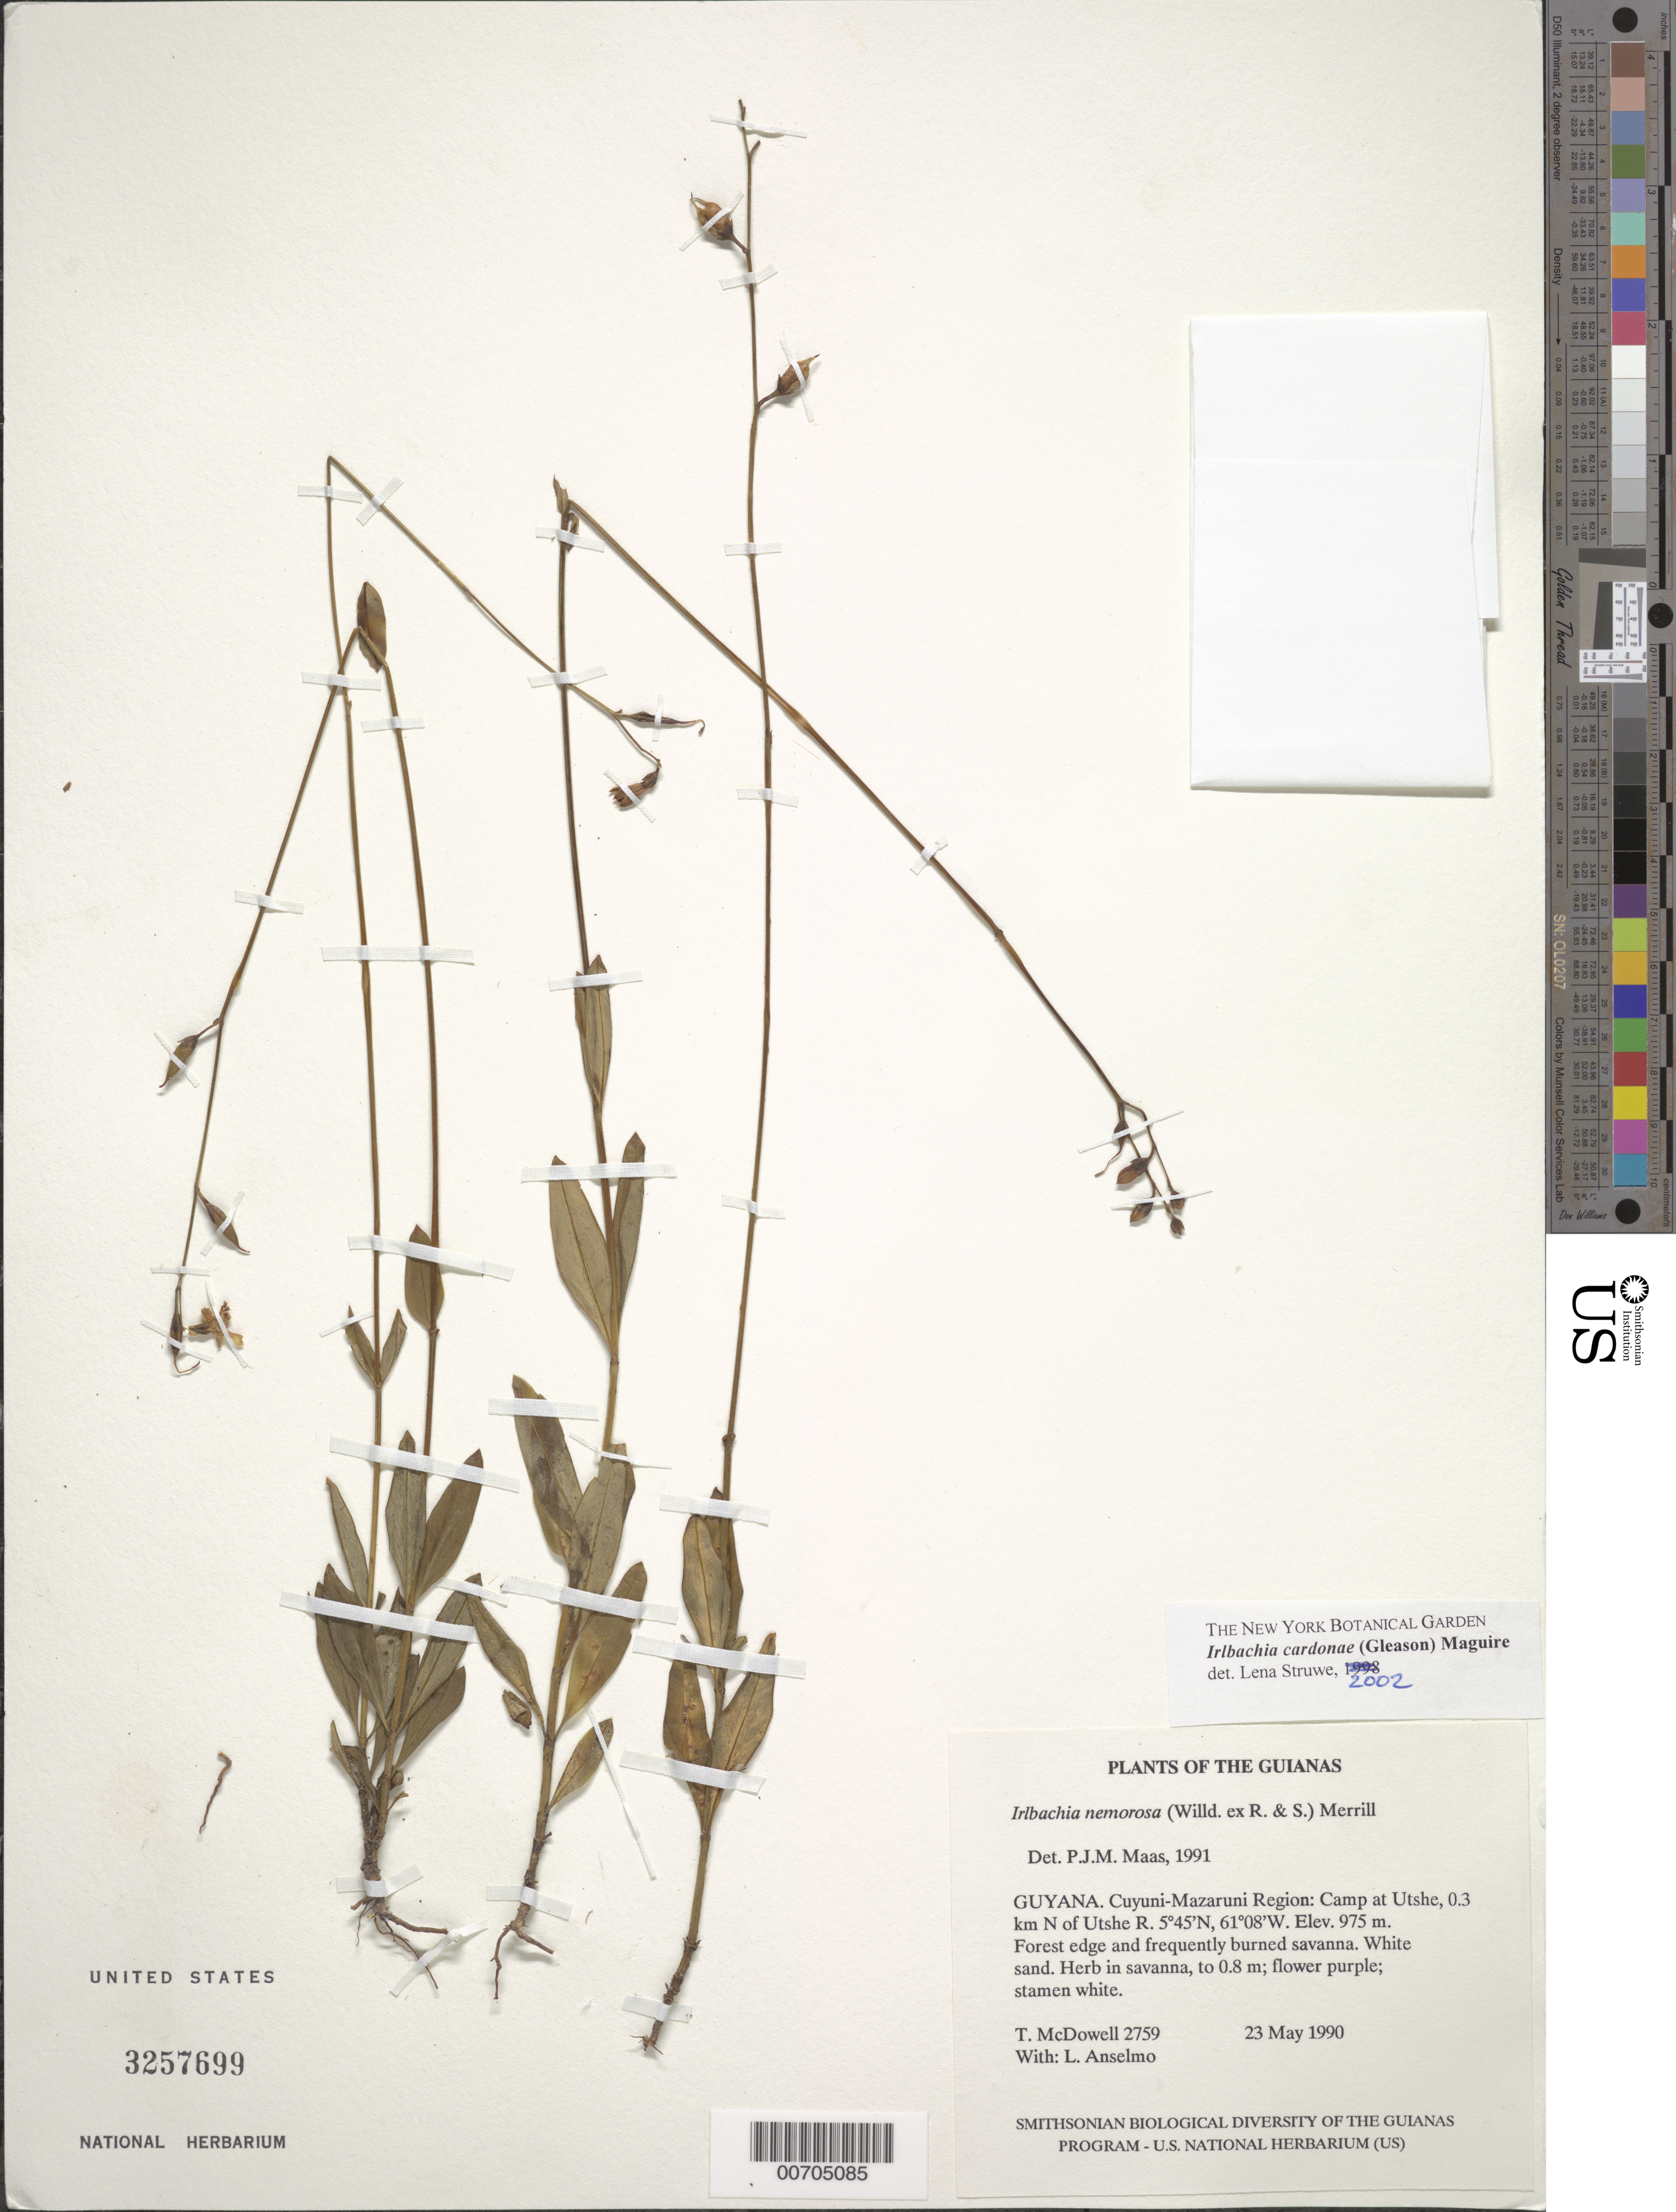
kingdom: Plantae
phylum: Tracheophyta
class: Magnoliopsida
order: Gentianales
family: Gentianaceae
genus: Irlbachia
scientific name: Irlbachia cardonae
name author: (Gleason) Maguire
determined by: Struwe, L.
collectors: T. McDowell & L. Anselmo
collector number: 2759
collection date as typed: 23 May 1990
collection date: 1990-05-23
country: Guyana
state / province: Cuyuni-Mazaruni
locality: Camp at Utshi, 0.3 km N of Utshi R on Savanna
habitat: Forest edge and frequently burned savanna. White sand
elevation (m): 975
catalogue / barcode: US 3257699